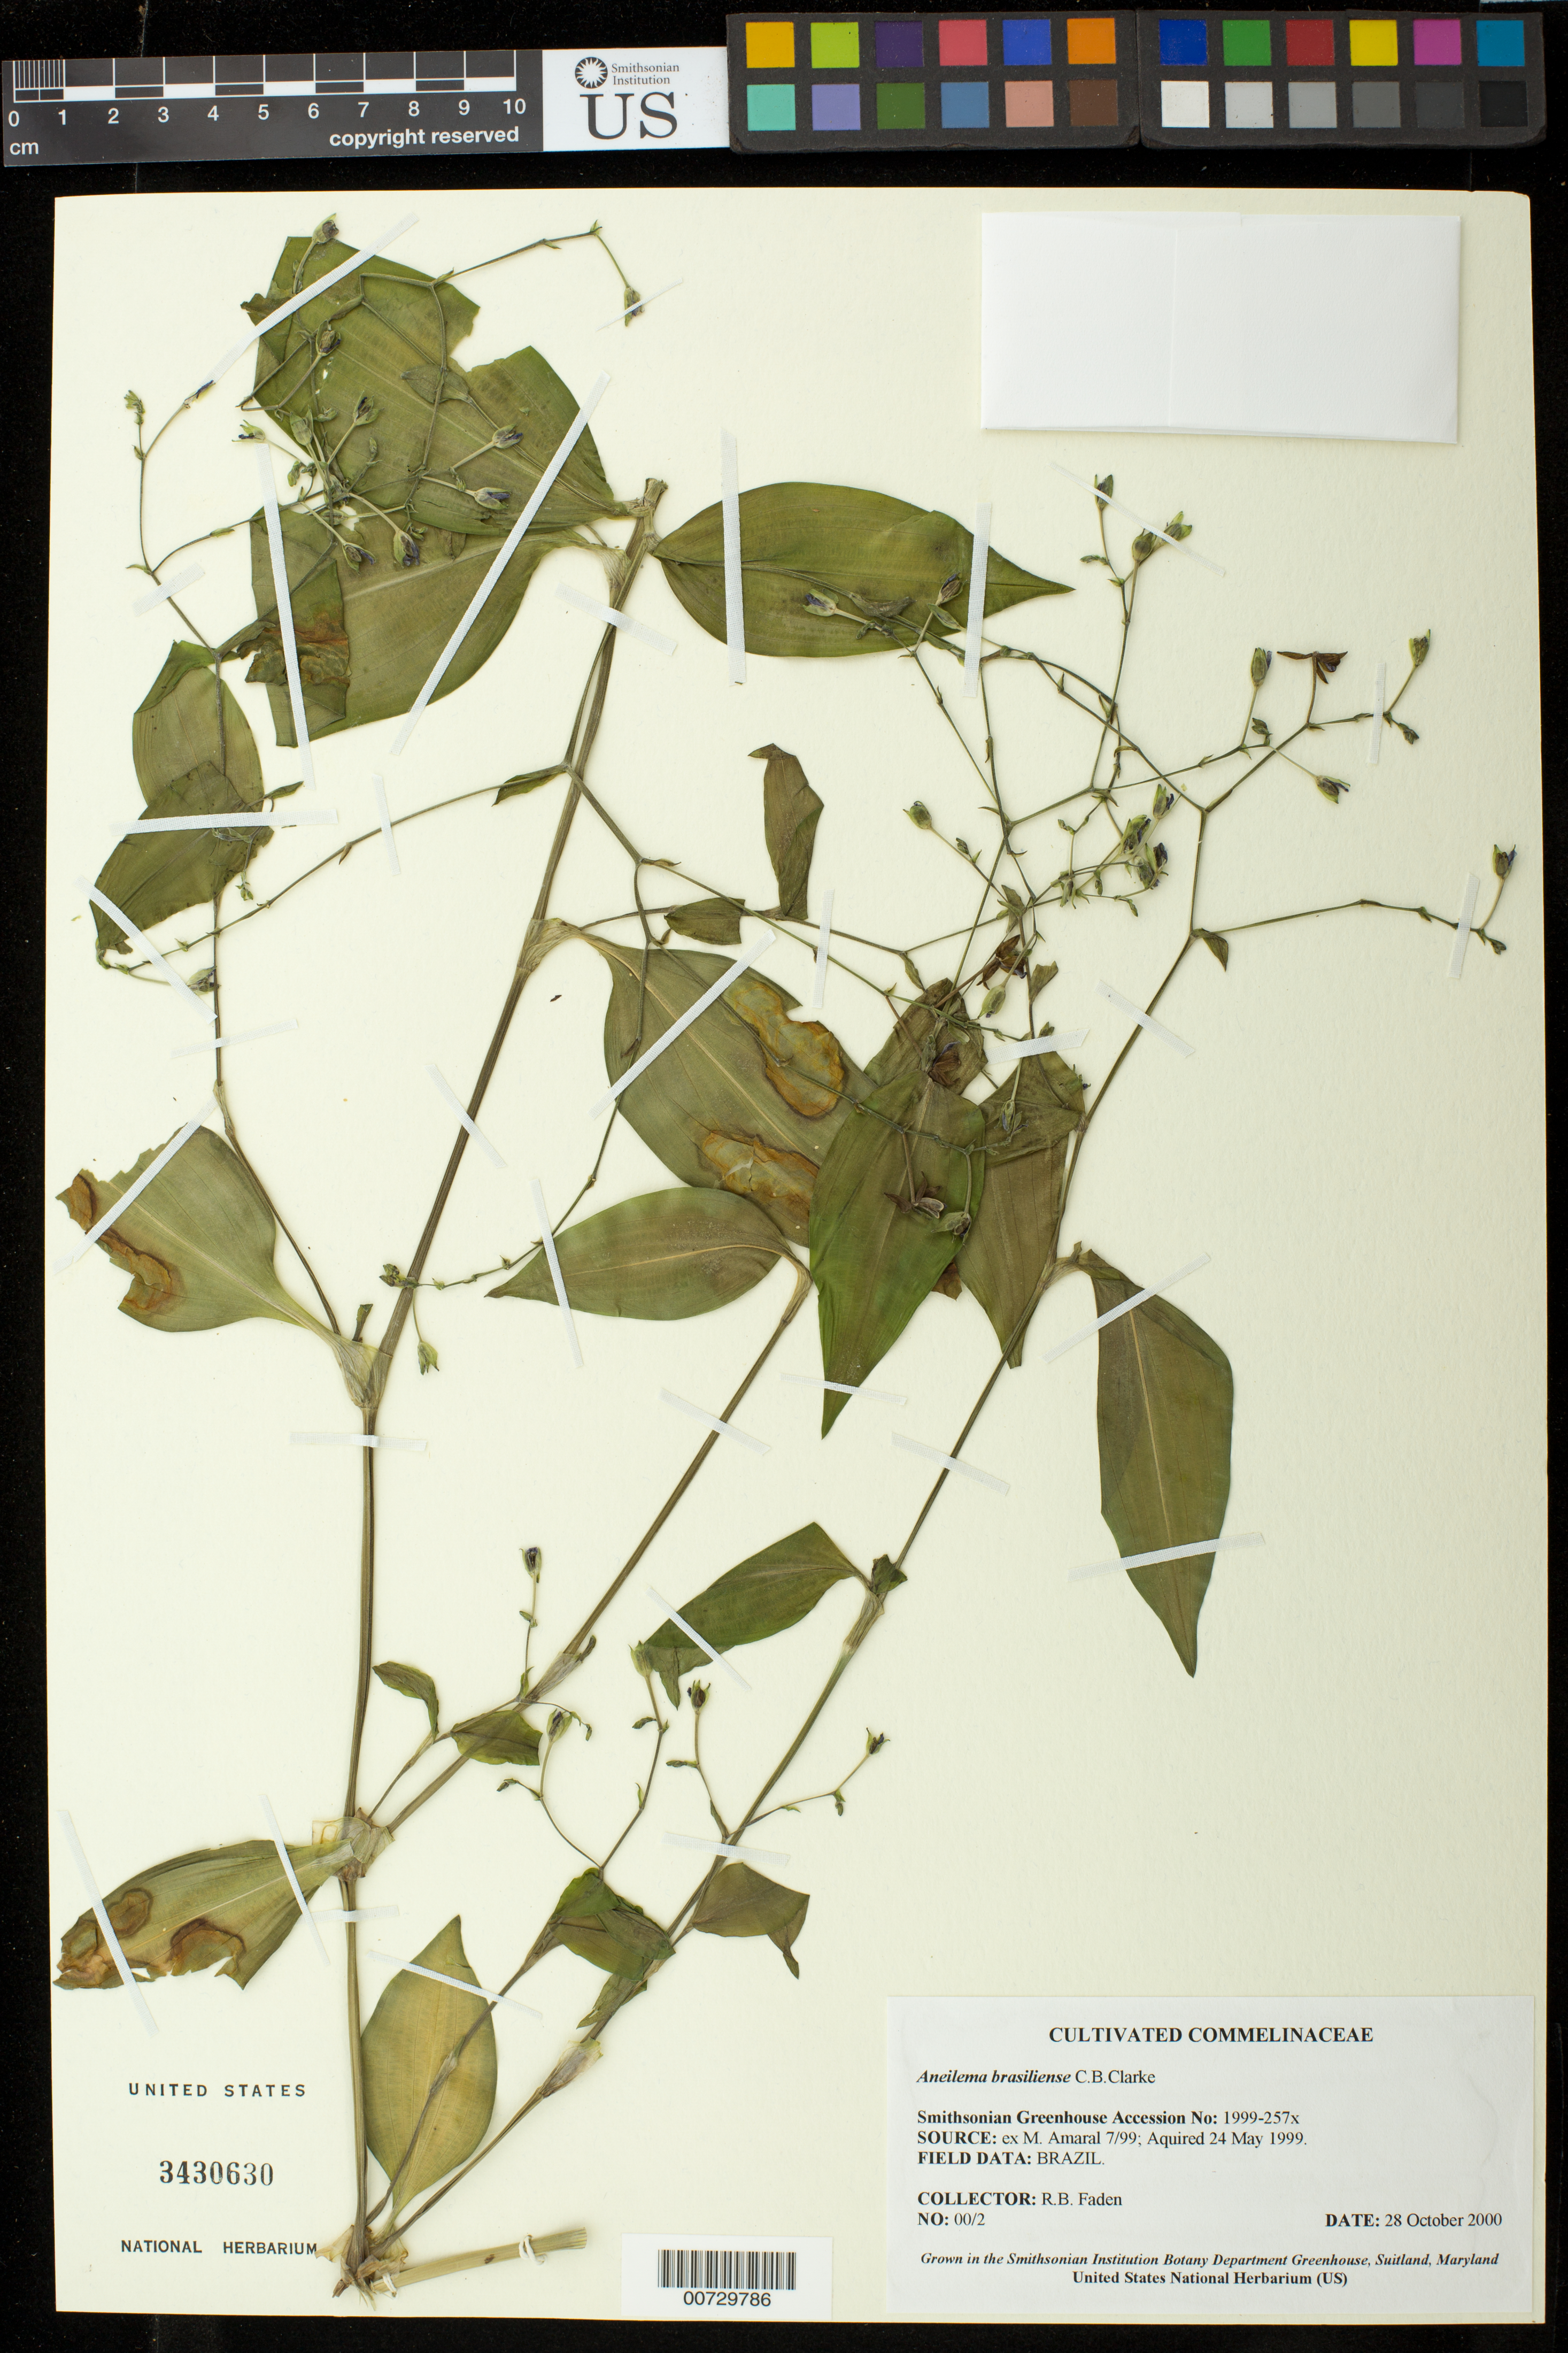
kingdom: Plantae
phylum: Tracheophyta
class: Liliopsida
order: Commelinales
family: Commelinaceae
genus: Aneilema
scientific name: Aneilema brasiliense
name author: C.B. Clarke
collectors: R. B. Faden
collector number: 00/2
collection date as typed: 28 Oct 2000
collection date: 2000-10-28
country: United States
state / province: Maryland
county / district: Prince George's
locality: Suitland, Smithsonian Botany Dept. Greenhouse.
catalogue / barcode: US 3430630